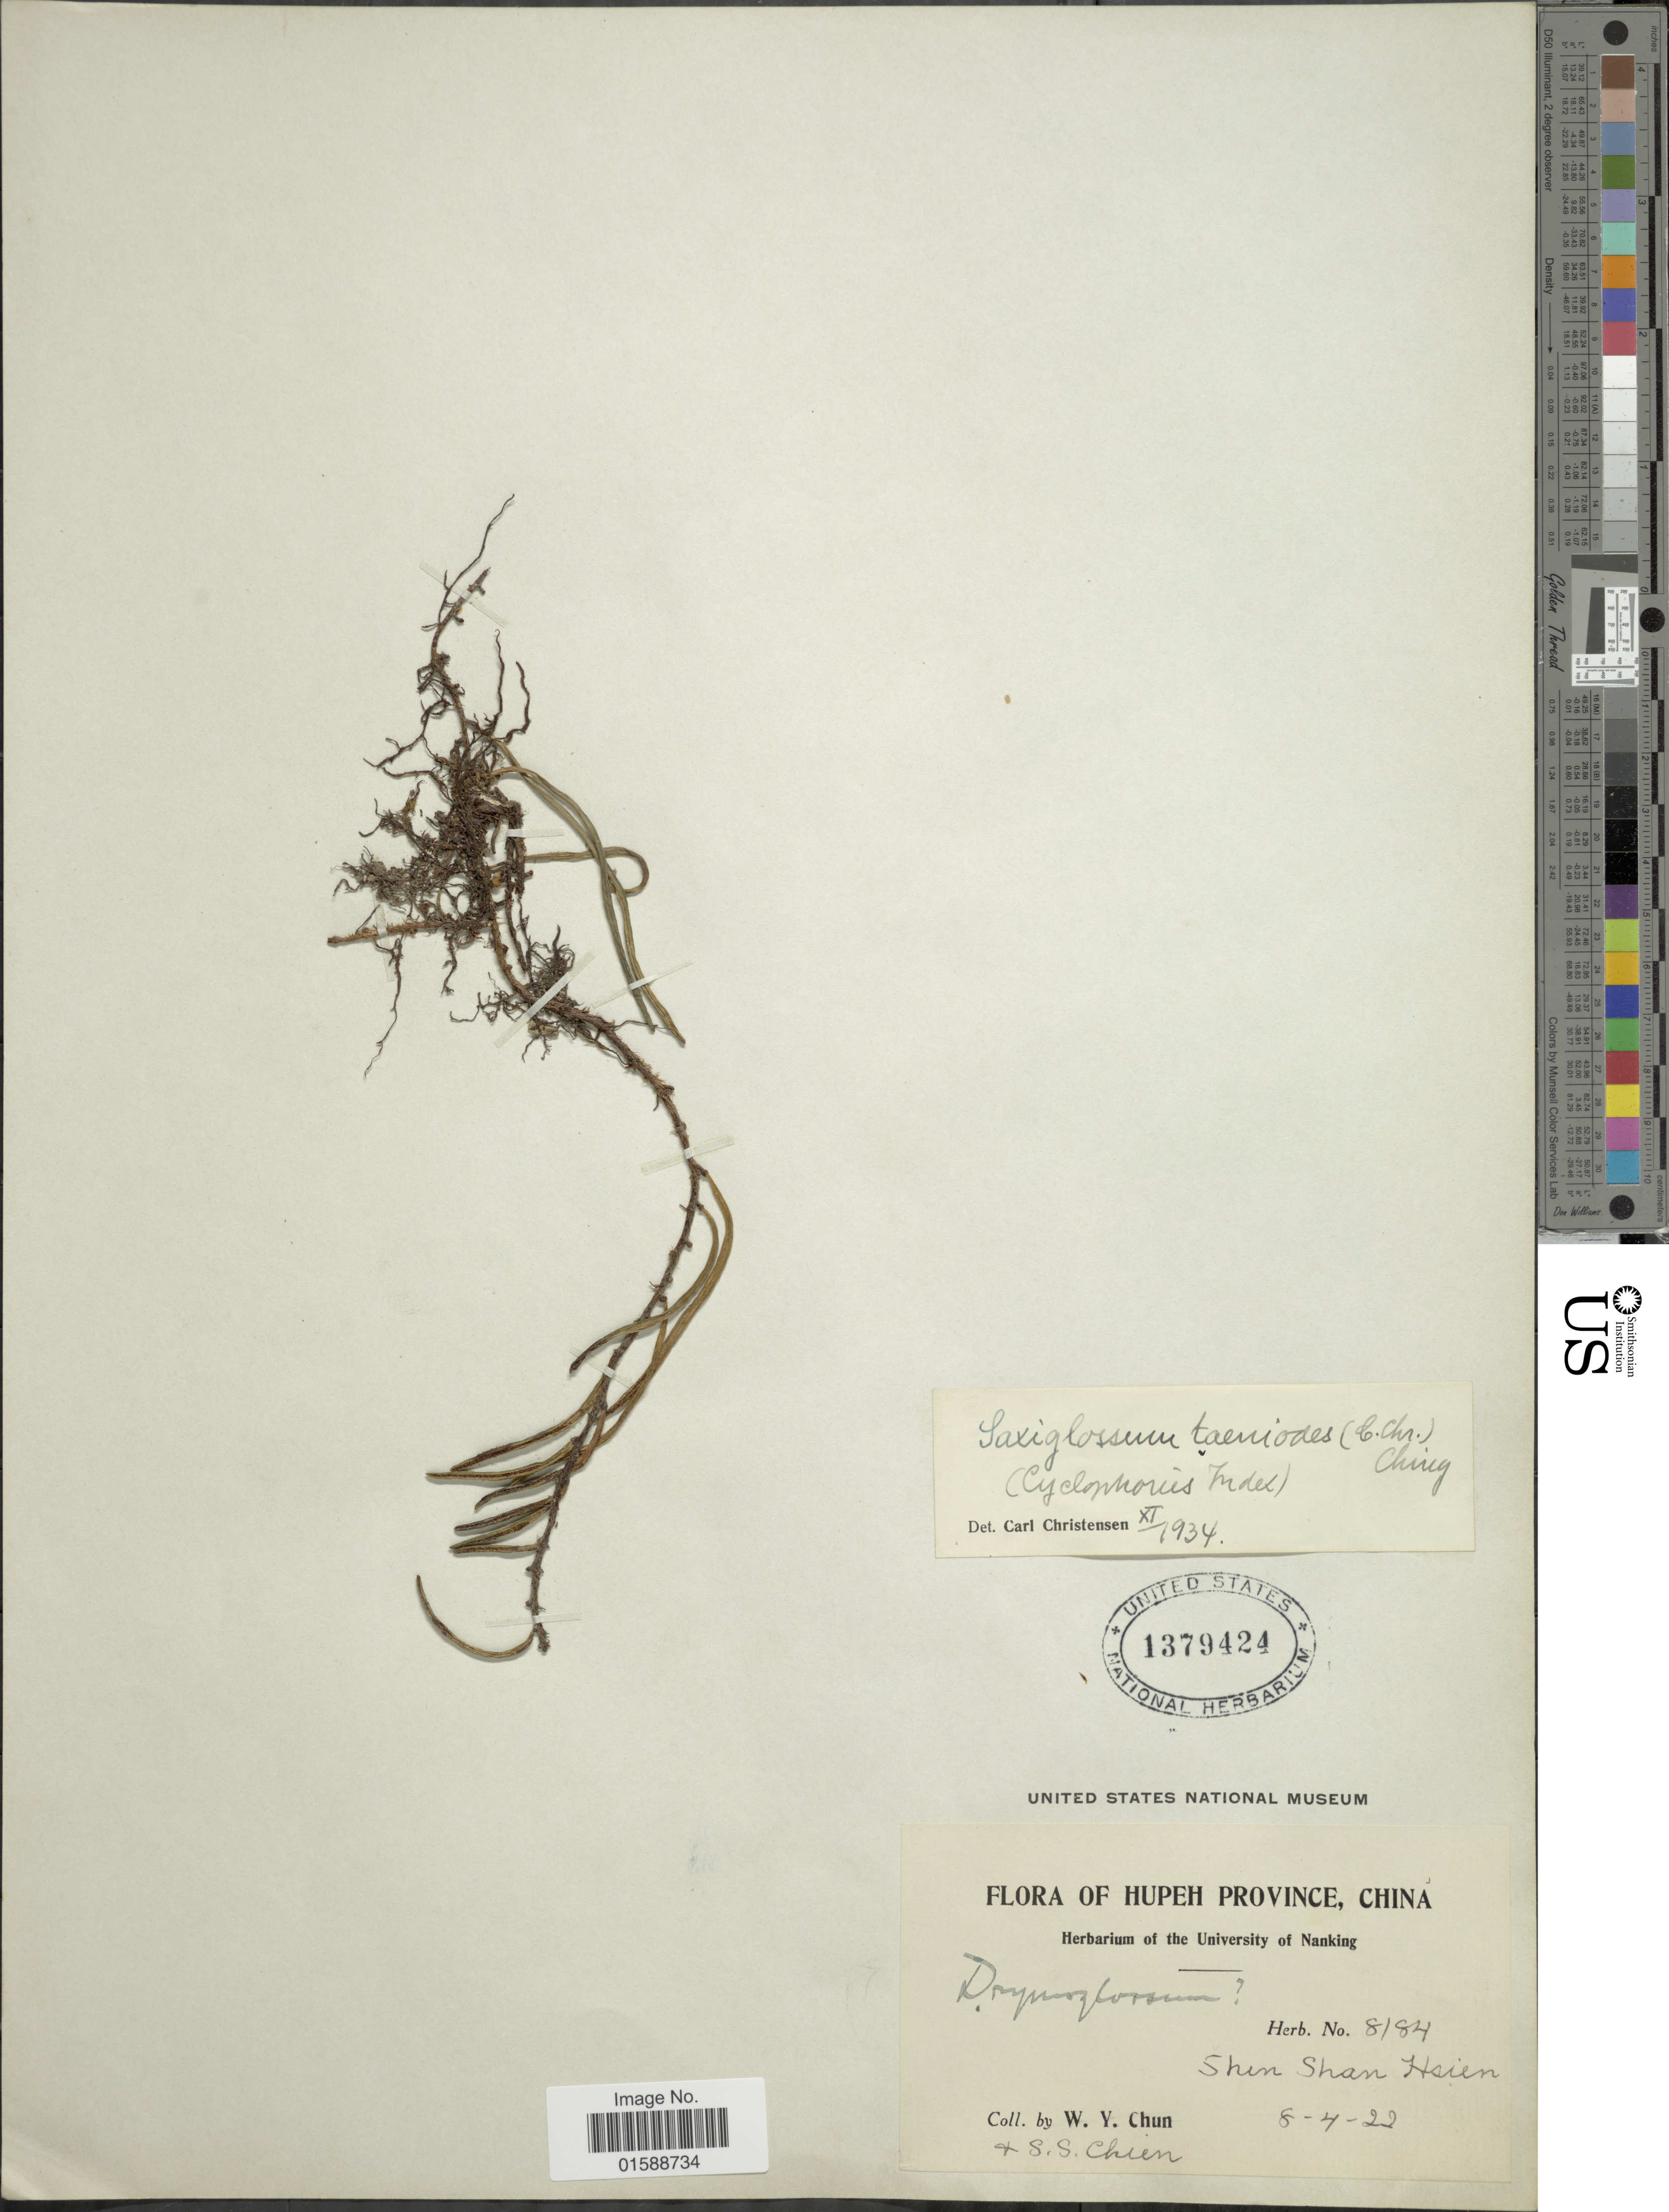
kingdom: Plantae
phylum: Tracheophyta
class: Polypodiopsida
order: Polypodiales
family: Polypodiaceae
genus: Pyrrosia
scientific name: Pyrrosia angustata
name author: (Sw.) Ching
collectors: W. Y. Chun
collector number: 8184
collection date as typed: Transcribed d/m/y: 8/4/22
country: China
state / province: Hubei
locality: Hupeh Province, Shen Shan Hsien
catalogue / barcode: US 1379424